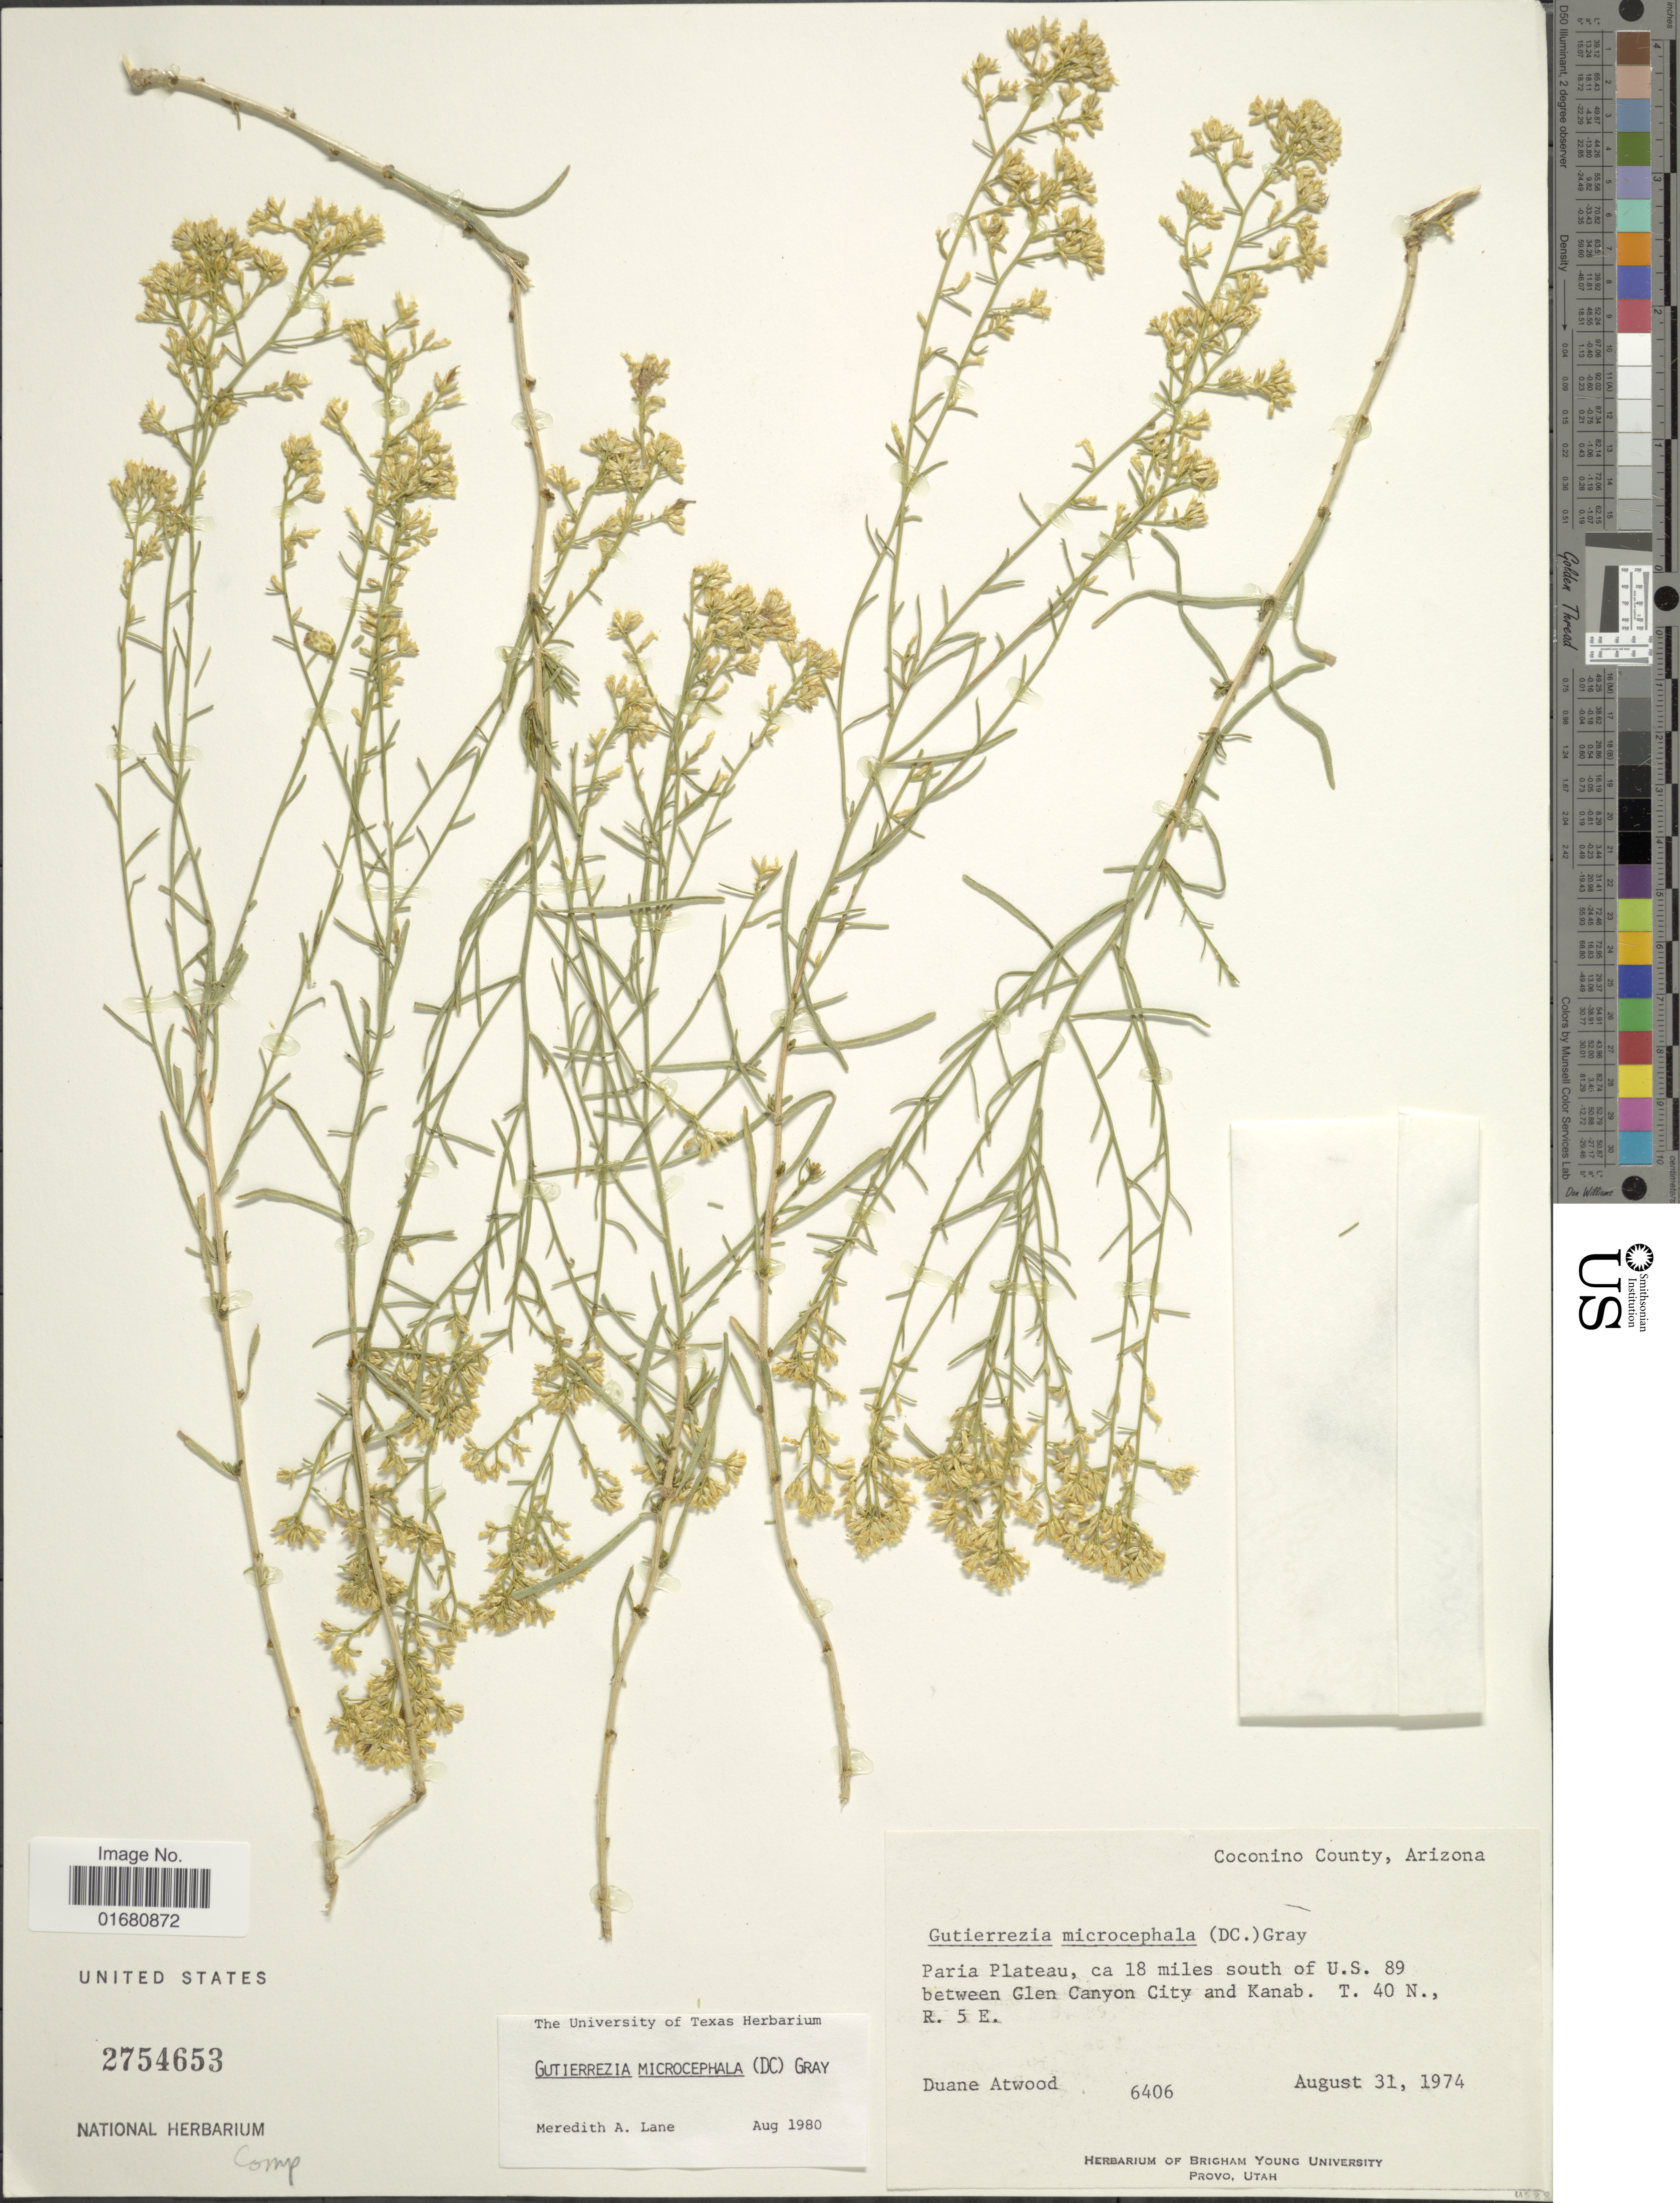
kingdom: Plantae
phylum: Tracheophyta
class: Magnoliopsida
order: Asterales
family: Asteraceae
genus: Gutierrezia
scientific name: Gutierrezia microcephala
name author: (DC.) A. Gray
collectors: D. Atwood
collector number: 6406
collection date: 1974-08-31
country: United States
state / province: Arizona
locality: Coconino County, Paria Plateau, ca 18 miles south of U.S. 89 between Glen Canyon City and Kanab, T. 40 N., R 5 E.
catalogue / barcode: US 2754653